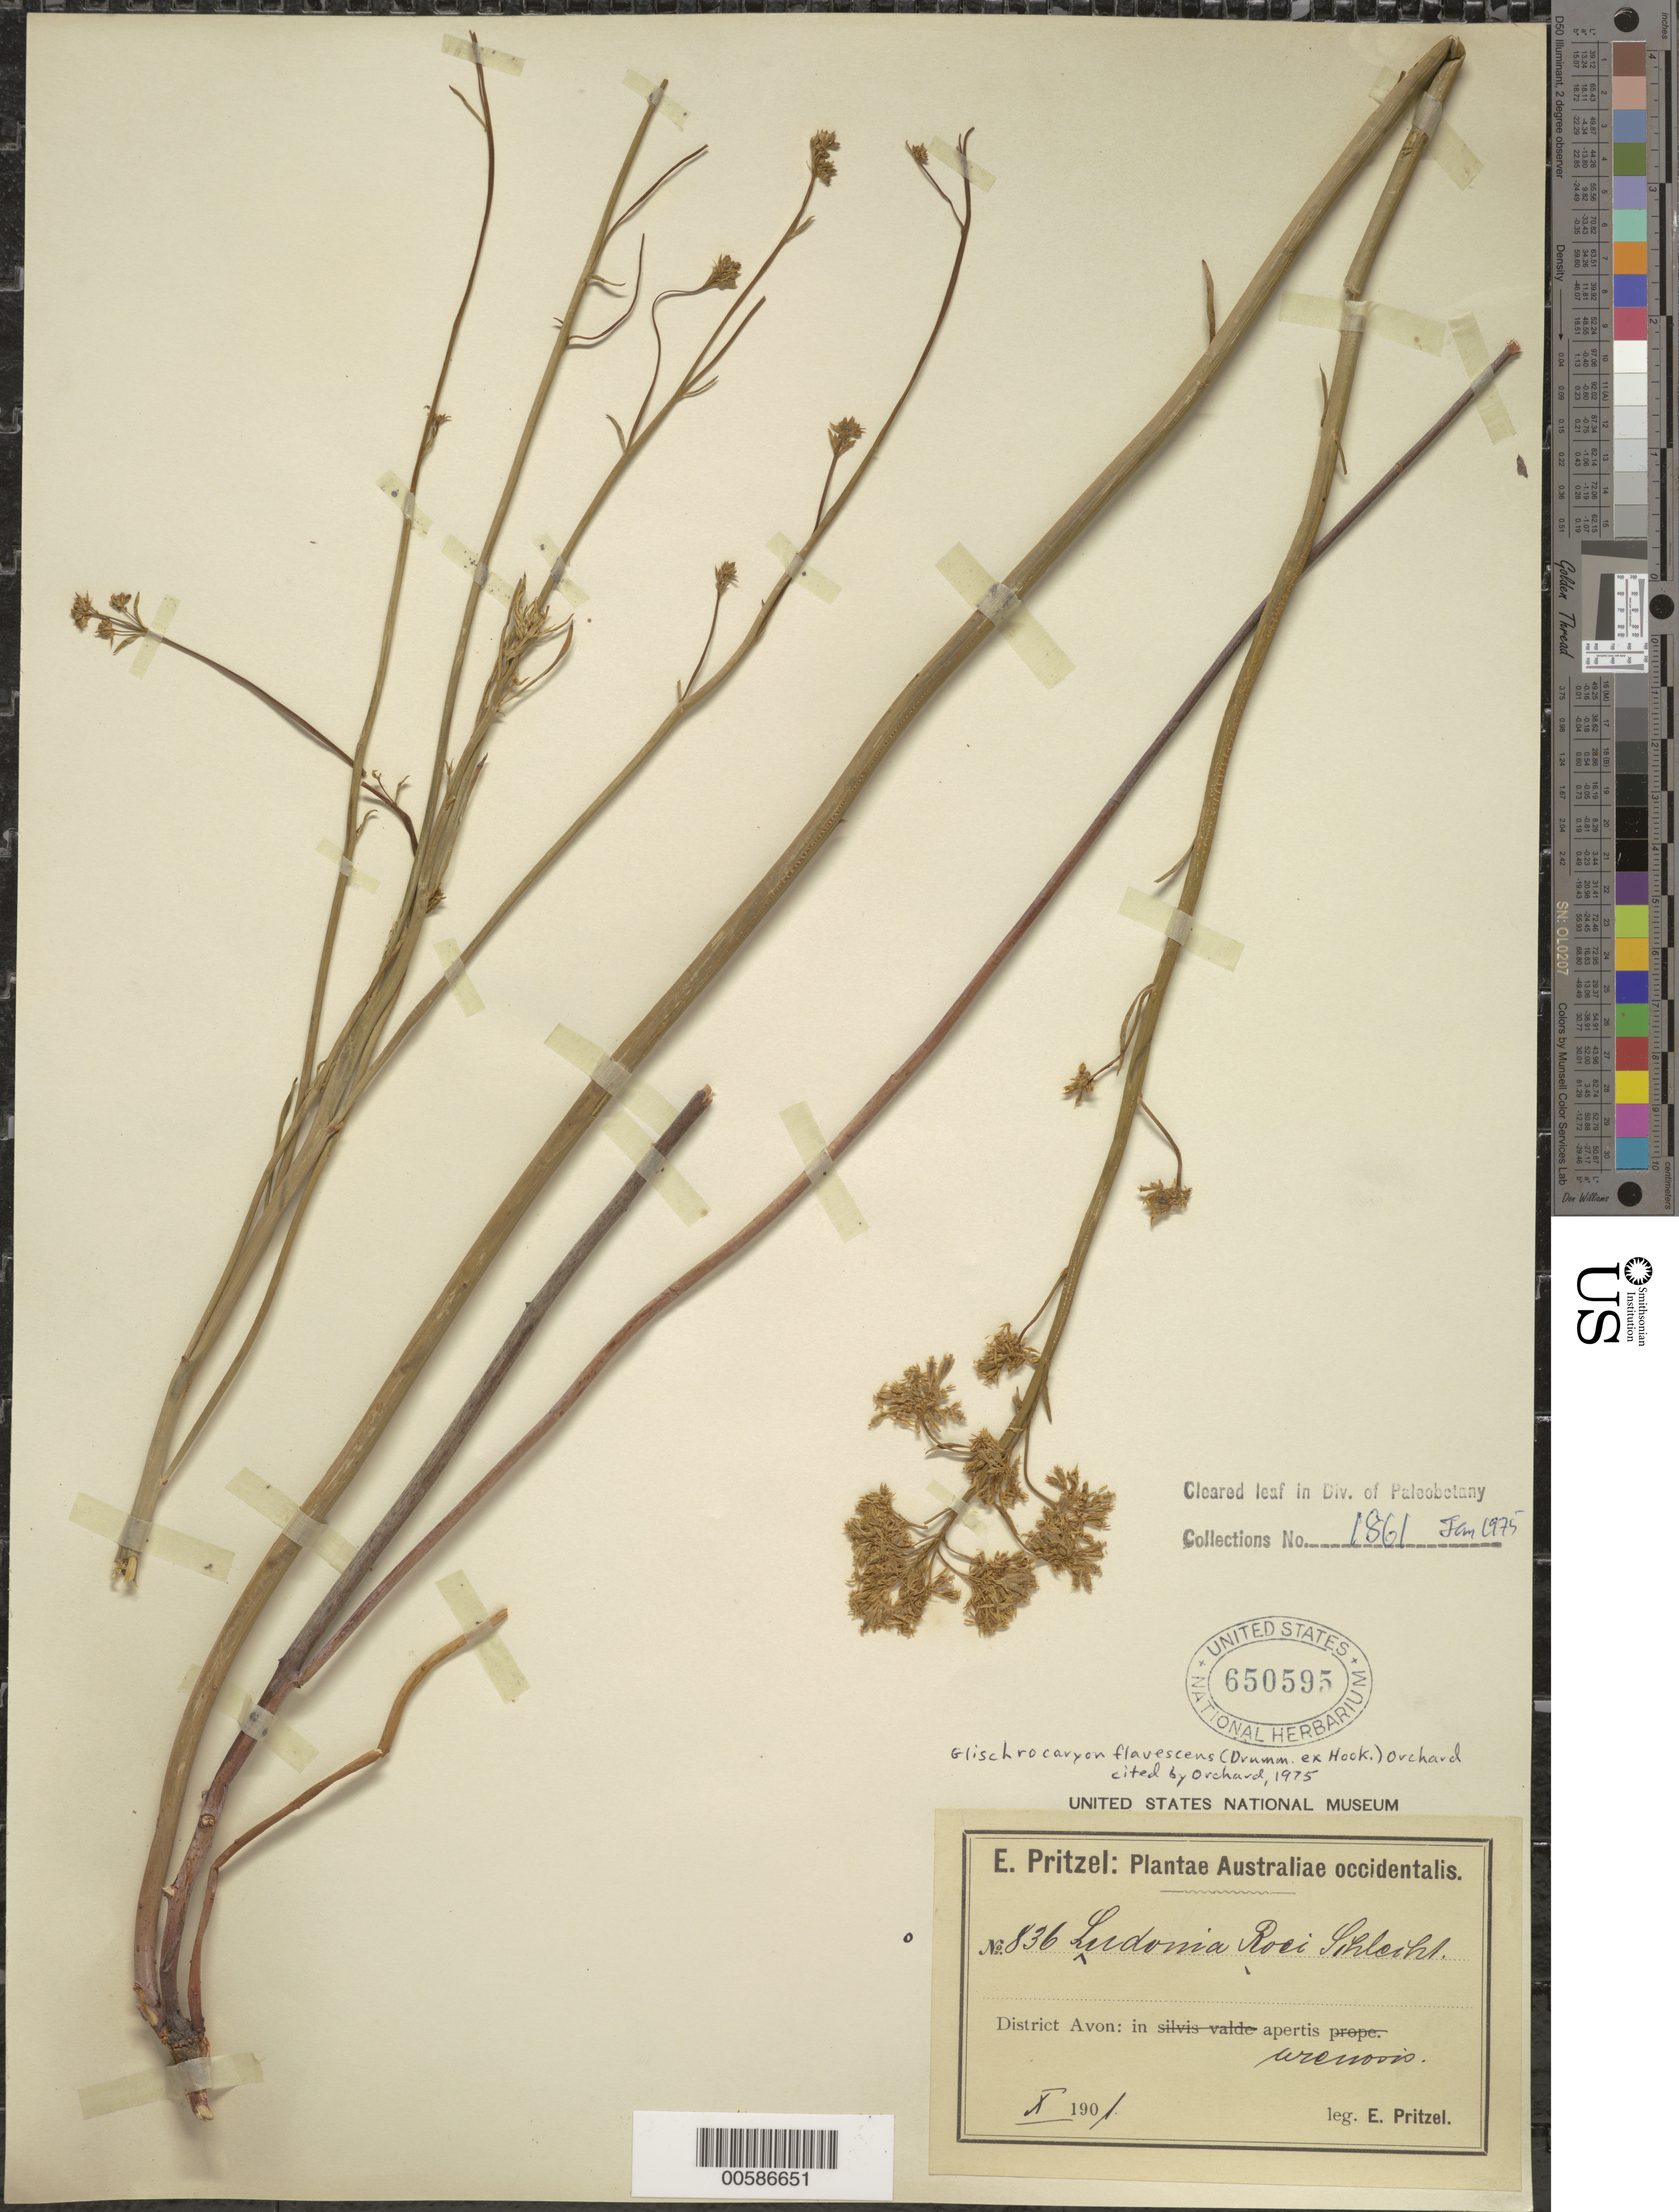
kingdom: Plantae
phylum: Tracheophyta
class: Magnoliopsida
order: Saxifragales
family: Haloragaceae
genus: Glischrocaryon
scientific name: Glischrocaryon flavescens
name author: (Drummond ex Hook.) Orchard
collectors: E. G. Pritzel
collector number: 836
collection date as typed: Oct 1901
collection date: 1901-10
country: Australia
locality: Avon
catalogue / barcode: US 650595